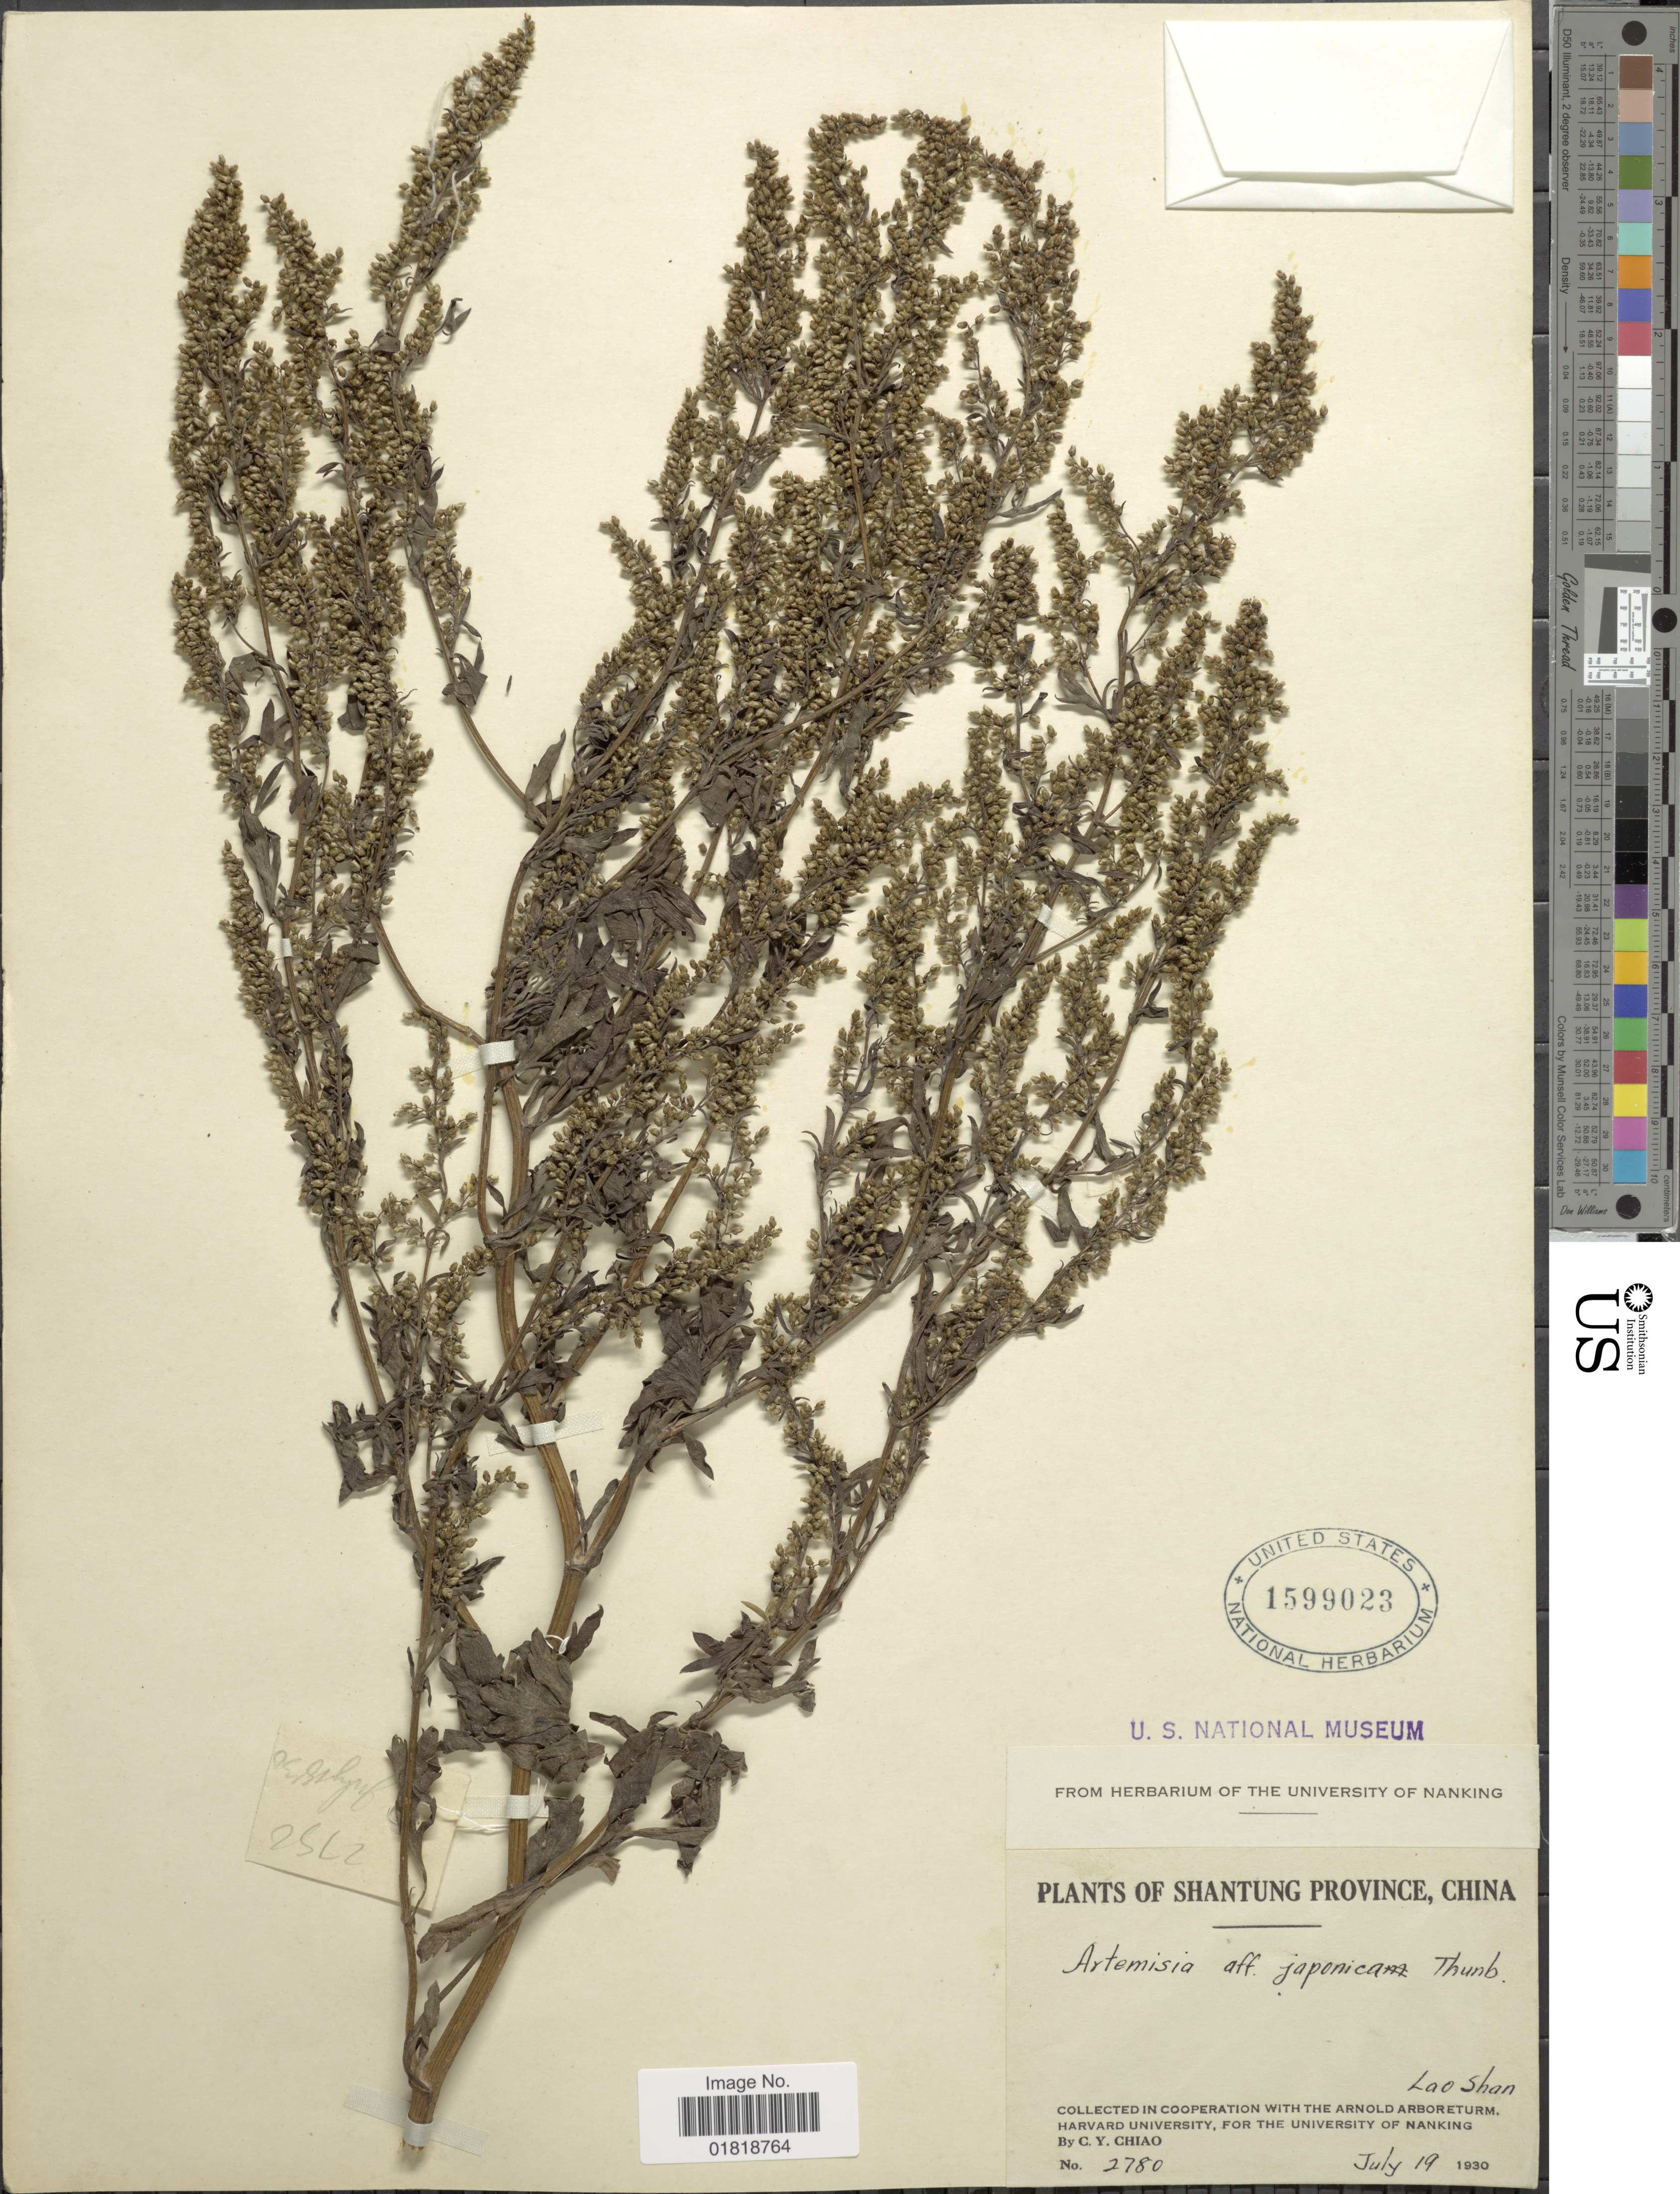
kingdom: Plantae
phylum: Tracheophyta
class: Magnoliopsida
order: Asterales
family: Asteraceae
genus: Artemisia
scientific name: Artemisia japonica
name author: Thunb.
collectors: C. Y. Chiao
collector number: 2780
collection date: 1930-07-19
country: China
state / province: Shandong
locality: Lao Shan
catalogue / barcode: US 1599023